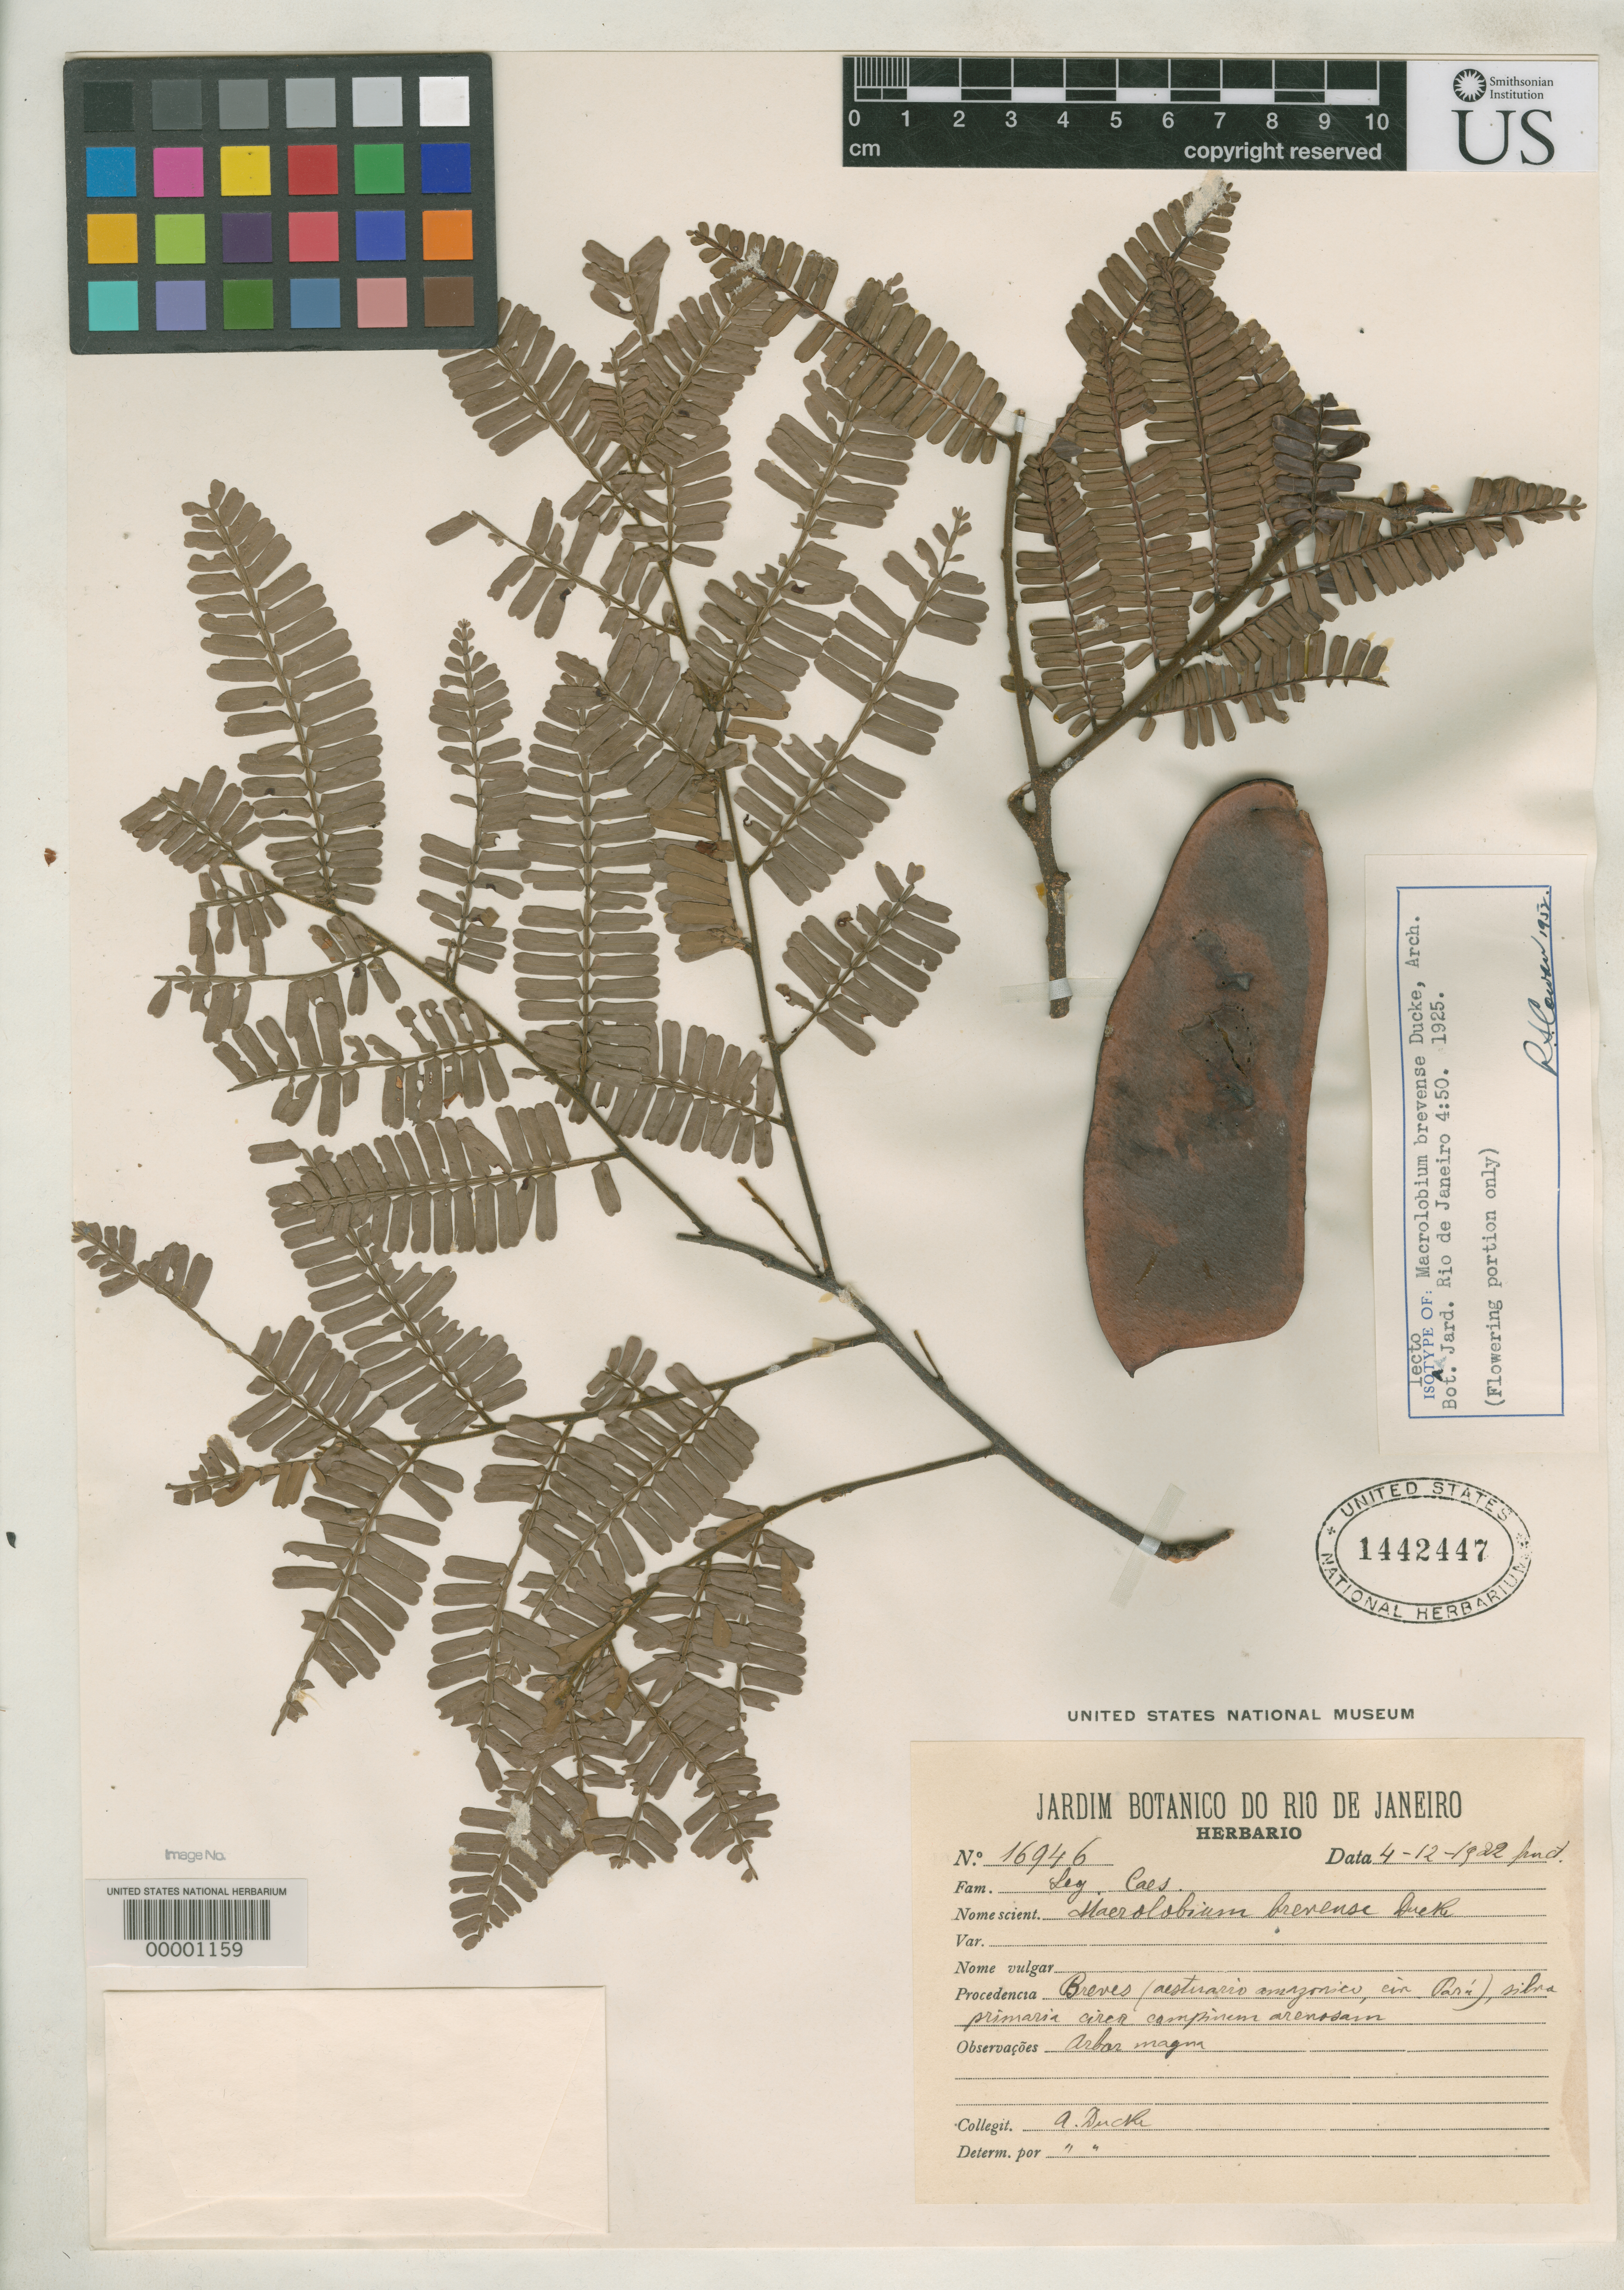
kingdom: Plantae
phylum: Tracheophyta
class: Magnoliopsida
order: Fabales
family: Fabaceae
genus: Macrolobium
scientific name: Macrolobium brevense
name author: Ducke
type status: Isolectotype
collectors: A. Ducke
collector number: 16946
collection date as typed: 1922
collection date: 1922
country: Brazil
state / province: Minas Gerais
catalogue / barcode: US 1442447